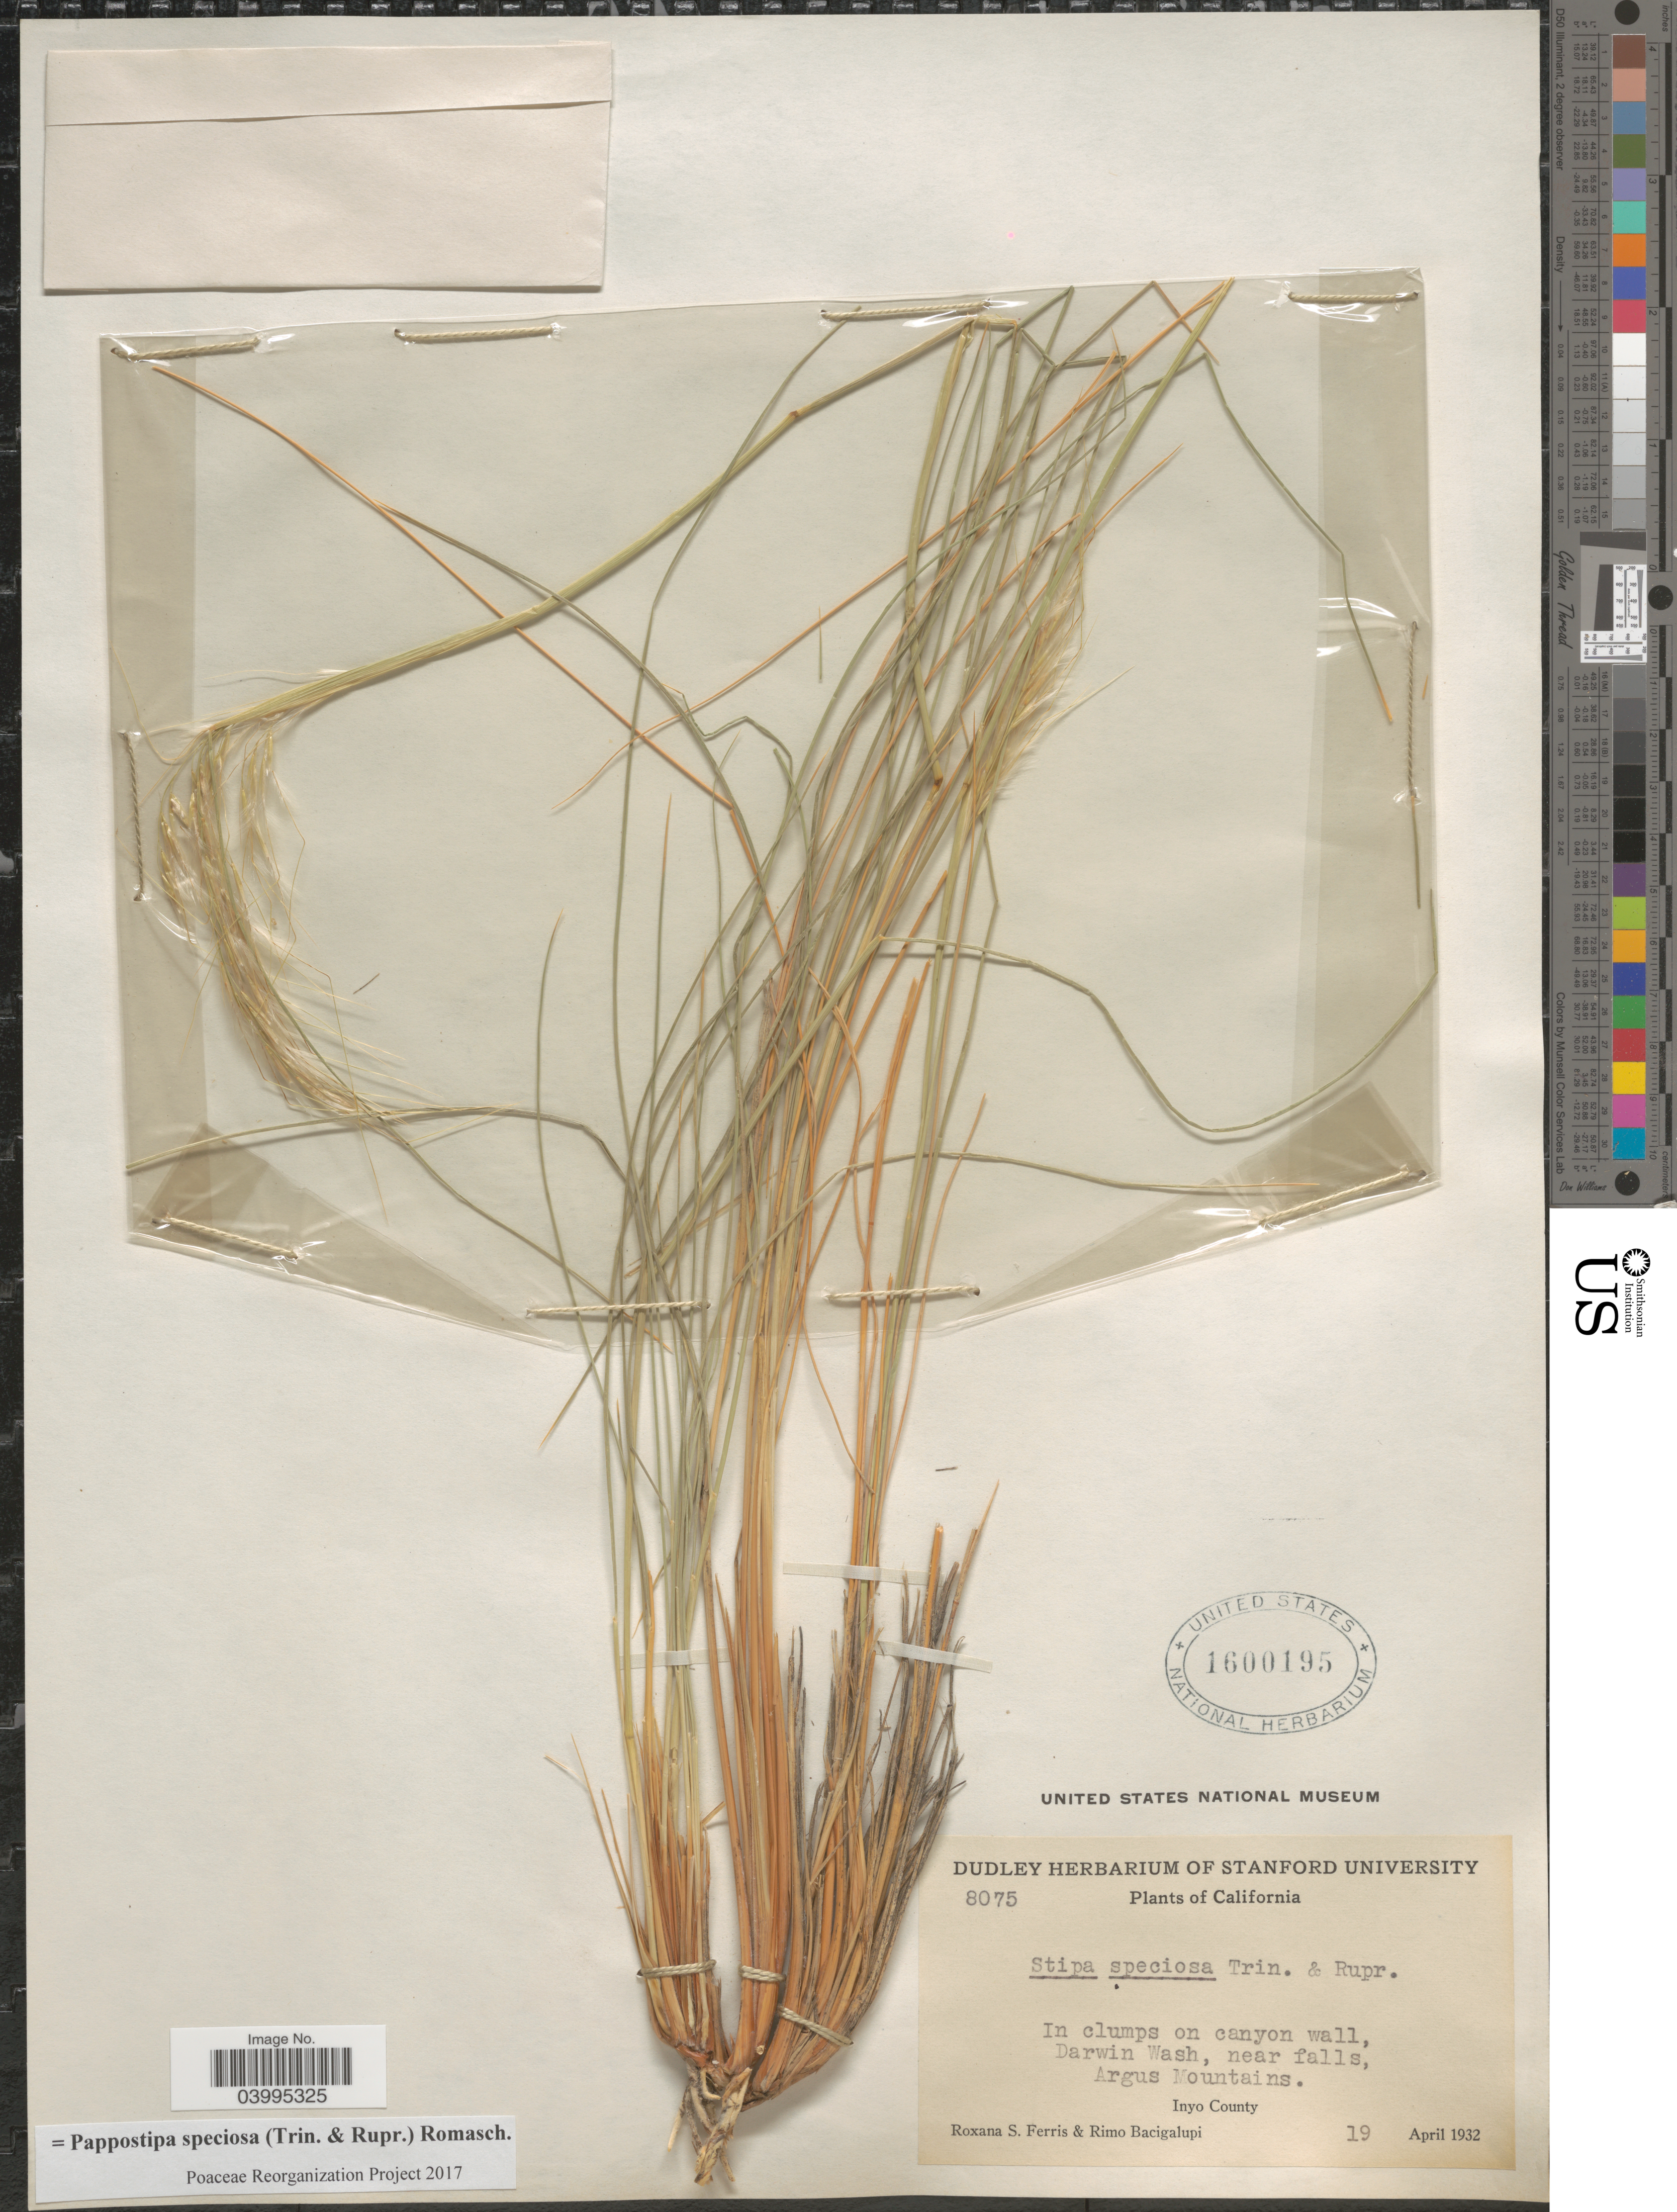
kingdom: Plantae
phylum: Tracheophyta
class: Liliopsida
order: Poales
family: Poaceae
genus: Pappostipa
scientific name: Pappostipa speciosa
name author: (Trin. & Rupr.) Romasch.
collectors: R. S. Ferris & R. Bacigalupi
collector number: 8075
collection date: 1932-04-19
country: United States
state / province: California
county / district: Inyo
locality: In clumps on canyon wall, Darwin Wash, near falls, Argus Mountains. Inyo County.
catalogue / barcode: US 1600195